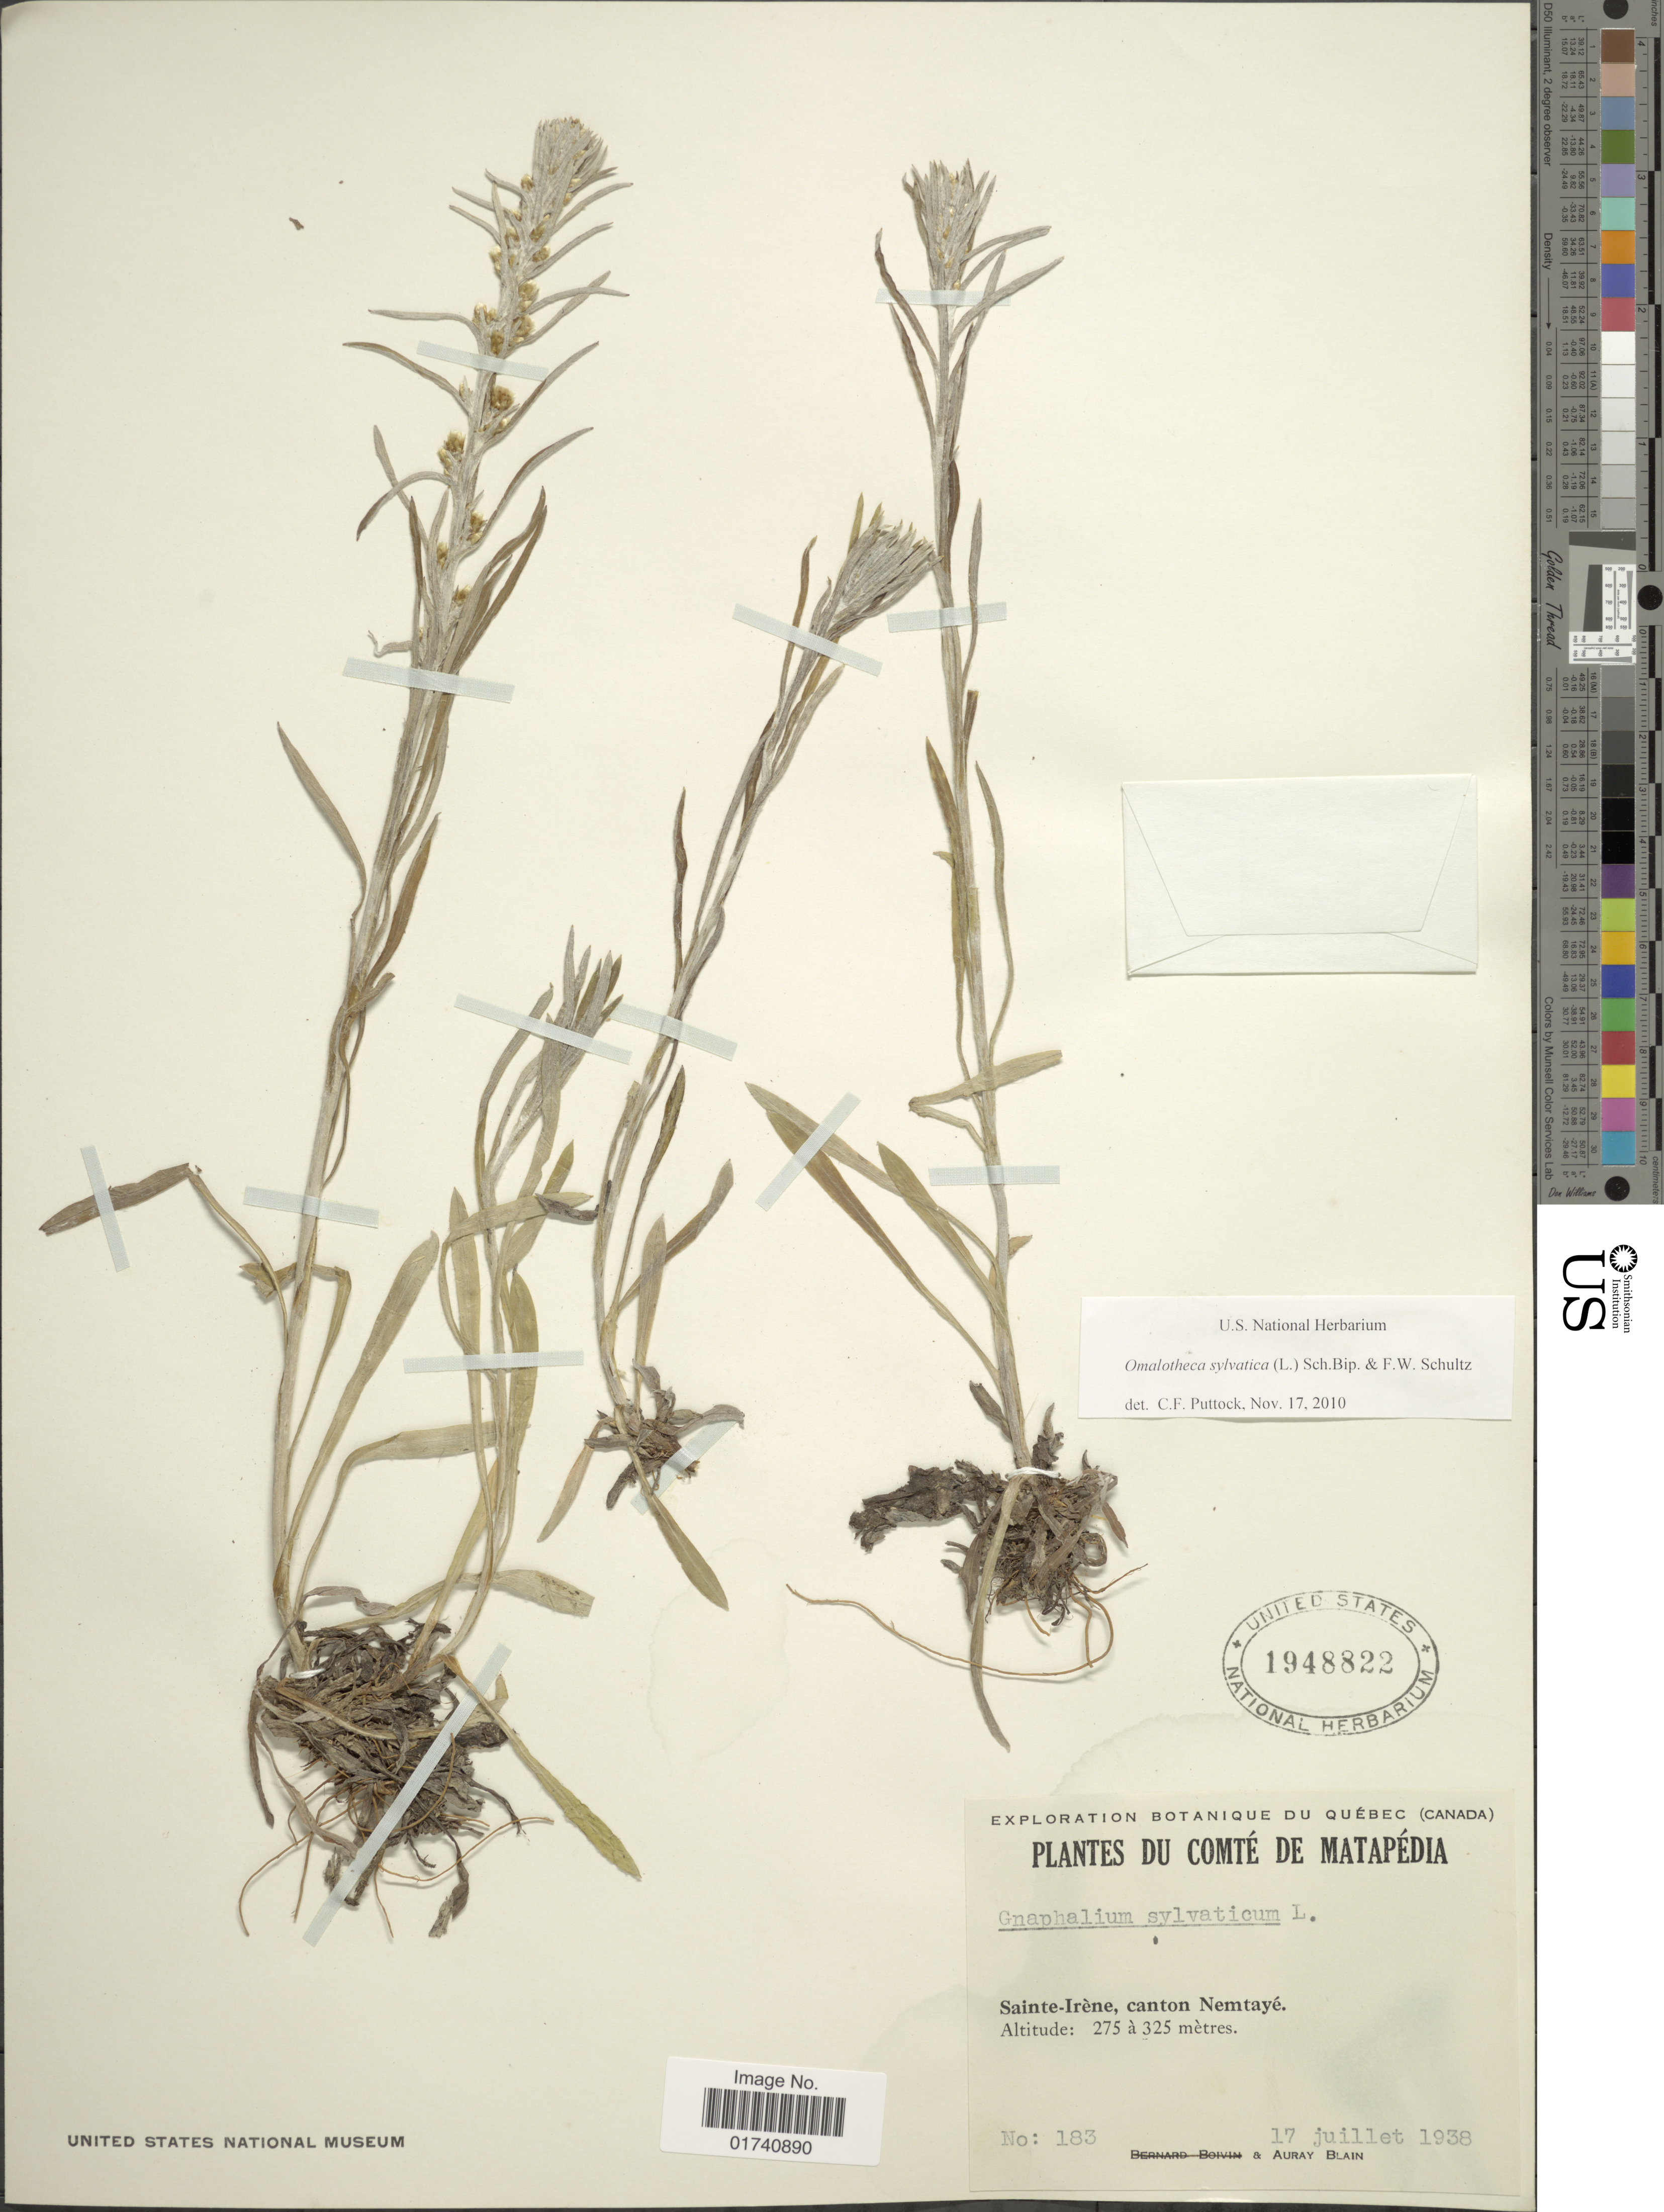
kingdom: Plantae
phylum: Tracheophyta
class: Magnoliopsida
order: Asterales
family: Asteraceae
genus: Omalotheca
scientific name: Omalotheca sylvatica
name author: (L.) Sch. Bip. & F.W. Schultz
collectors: A. Blain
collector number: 183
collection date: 1938-07-17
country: Canada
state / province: Quebec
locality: Sainte-Irene, canton Nemtaye.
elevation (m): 275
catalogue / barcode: US 1948822